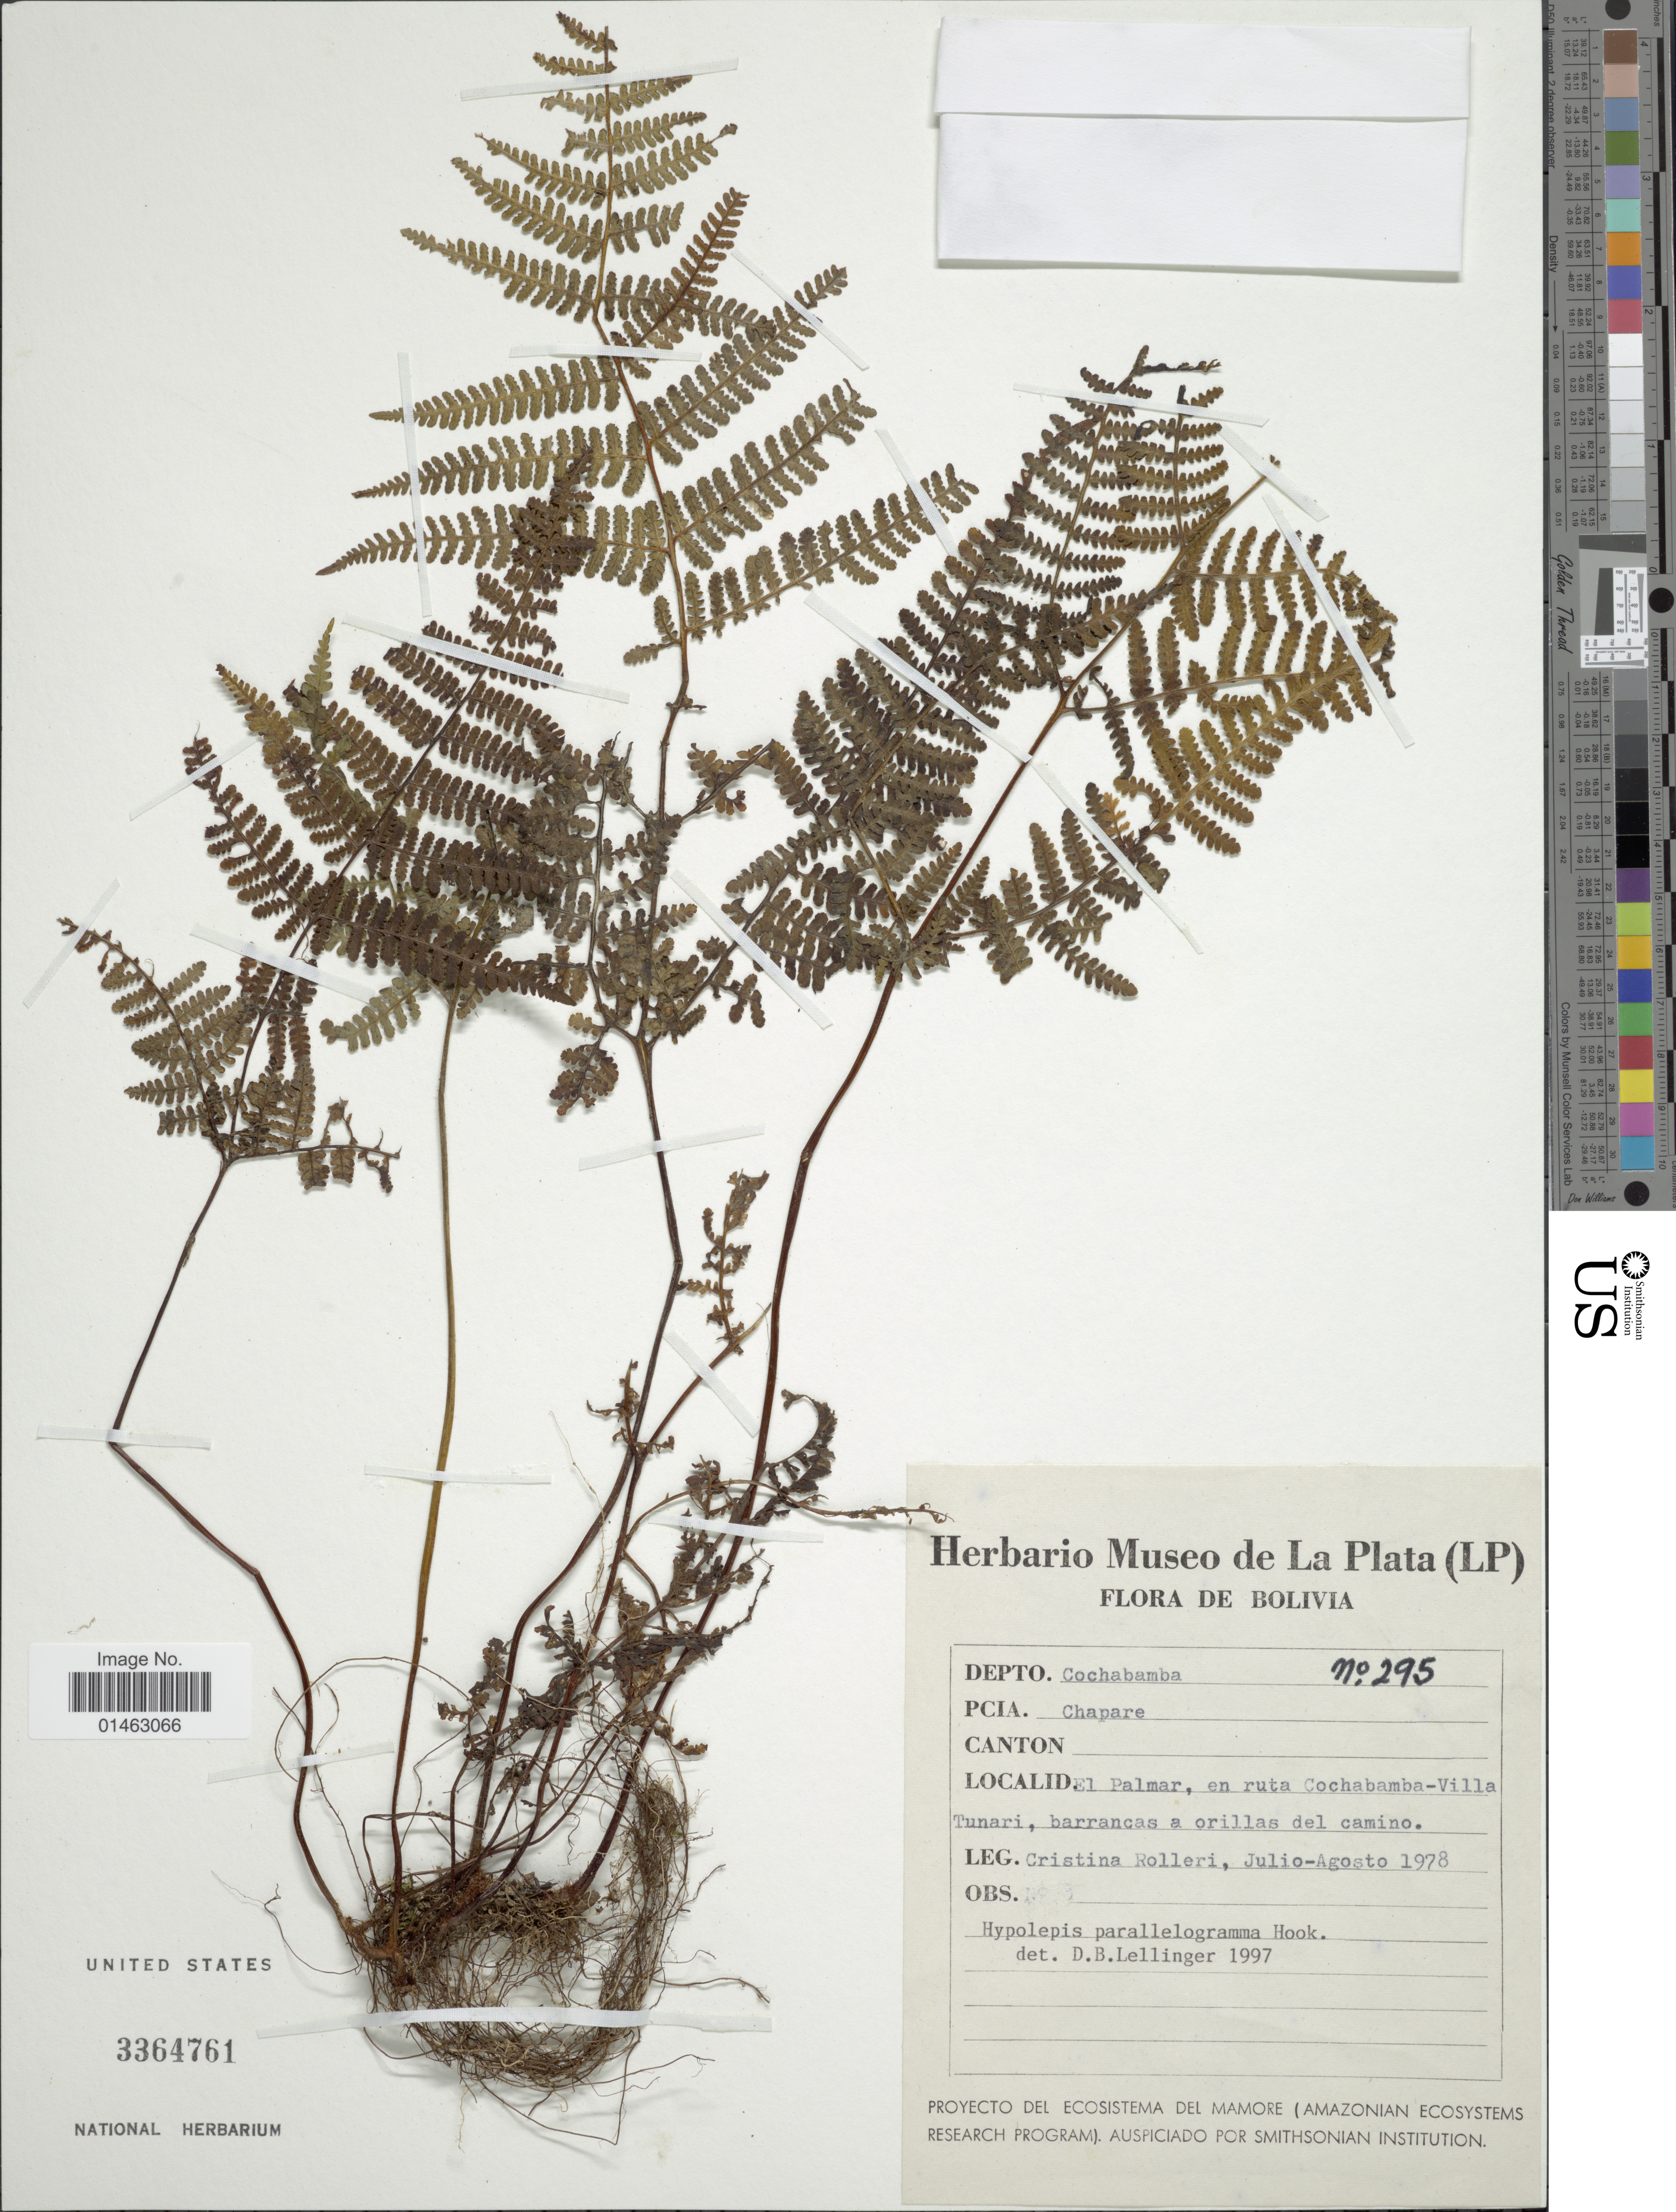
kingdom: Plantae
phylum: Tracheophyta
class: Polypodiopsida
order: Polypodiales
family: Dennstaedtiaceae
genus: Hypolepis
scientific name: Hypolepis parallelogramma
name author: (Kunze) C. Presl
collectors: C. Rolleri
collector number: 295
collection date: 1978-07/1978-08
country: Bolivia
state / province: Cochabamba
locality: El Palmar, en ruta Cochabamba-Villa Tunrai, barrancas a orillas del camino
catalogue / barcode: US 3364761